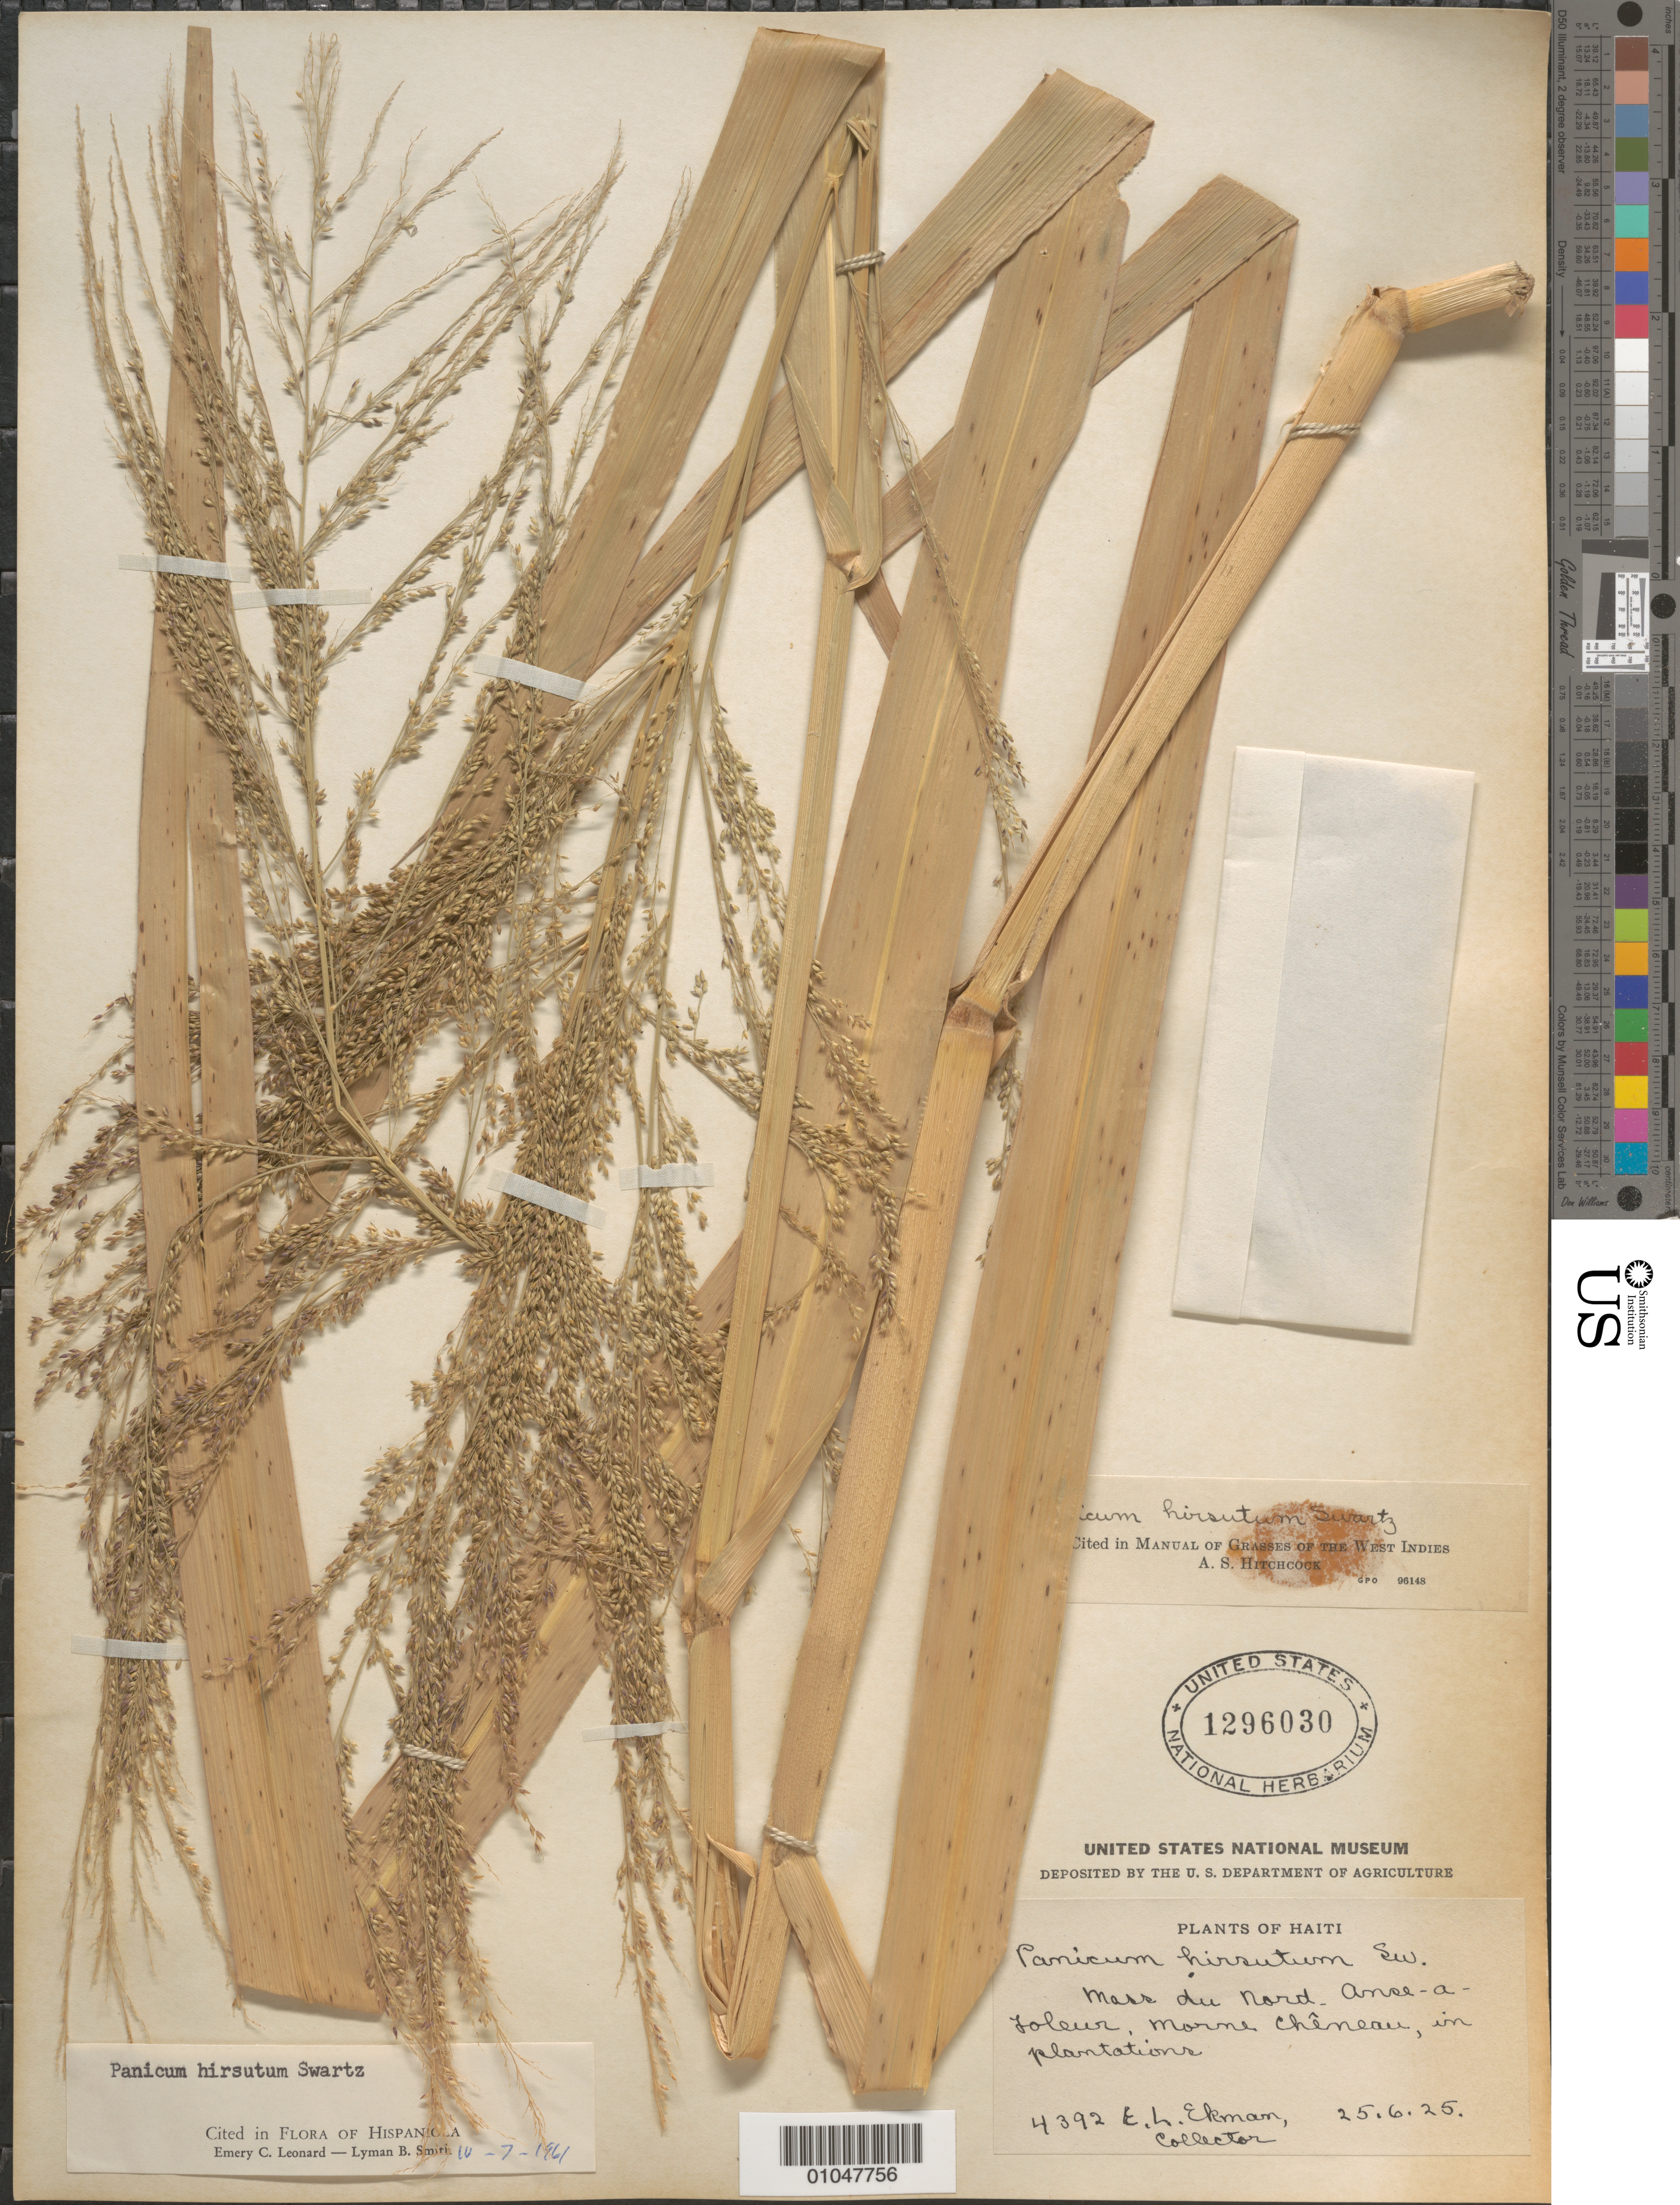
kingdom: Plantae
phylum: Tracheophyta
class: Liliopsida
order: Poales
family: Poaceae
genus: Panicum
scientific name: Panicum hirsutum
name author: Sw.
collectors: E. L. Ekman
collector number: H 4392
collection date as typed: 25 Jun 1925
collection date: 1925-06-25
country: Haiti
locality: Mass du Nord, Anse-a-Joleur, Morne Cheneau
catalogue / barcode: US 1296030